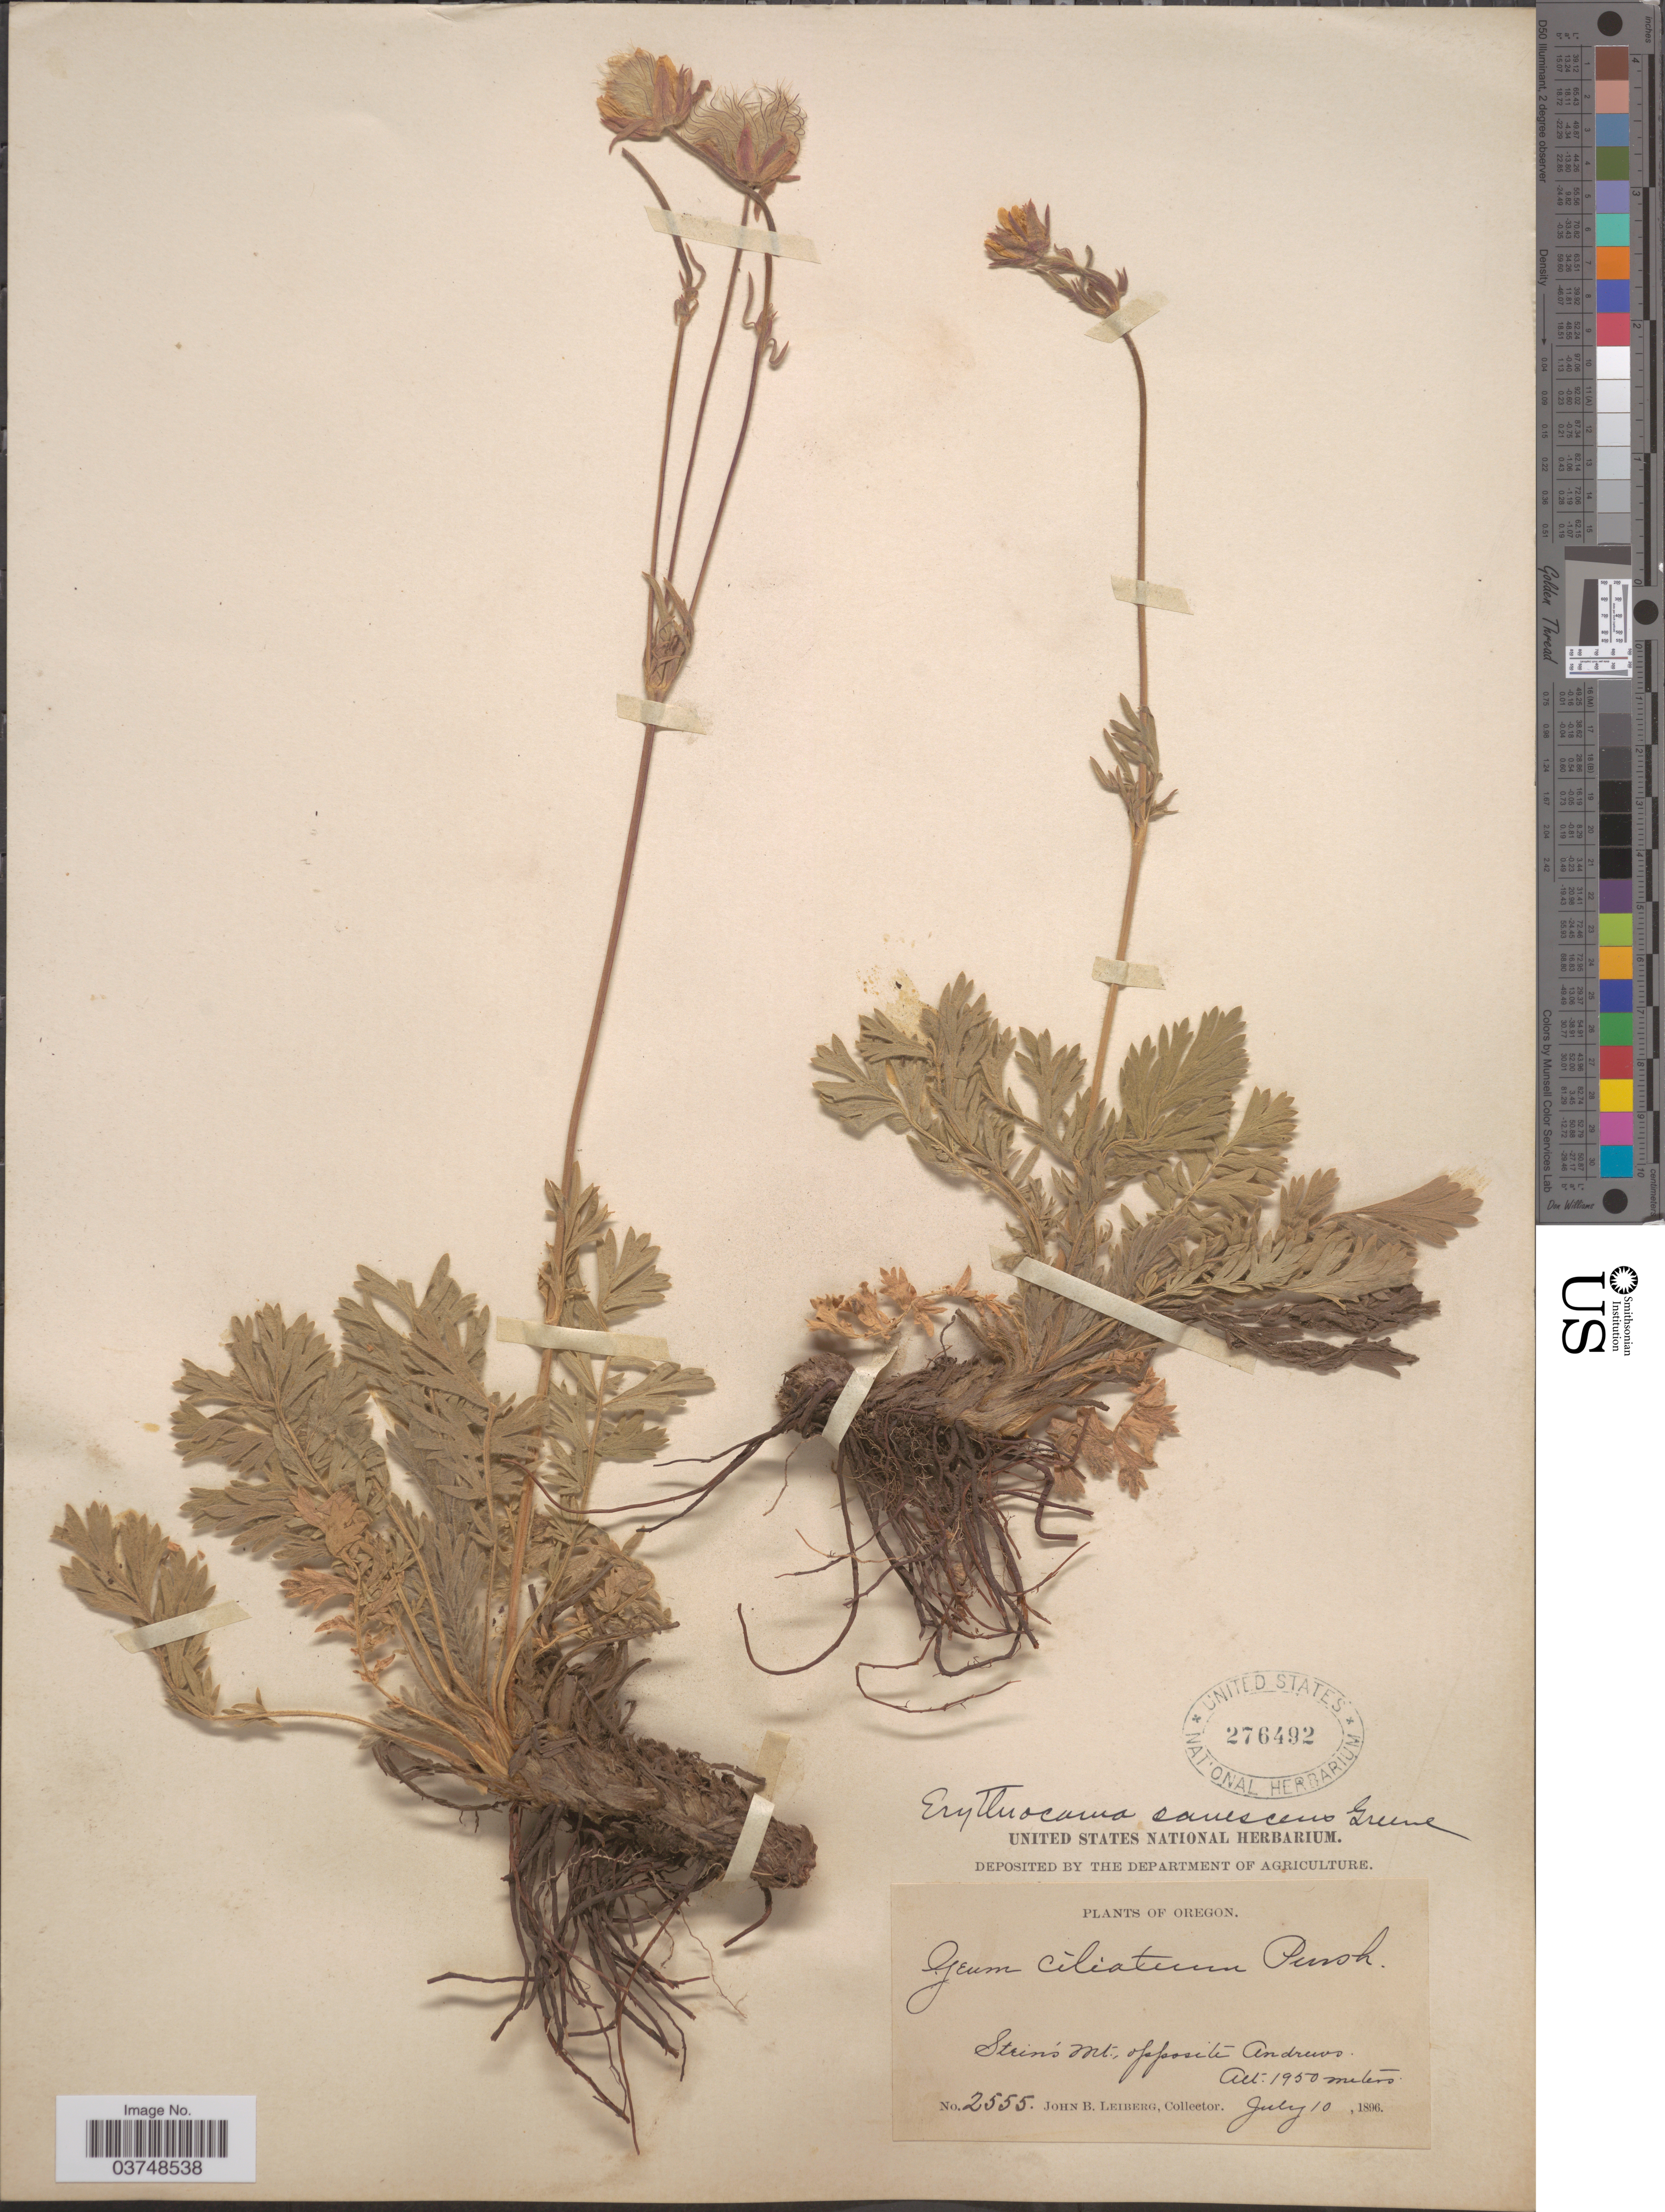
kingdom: Plantae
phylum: Tracheophyta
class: Magnoliopsida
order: Rosales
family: Rosaceae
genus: Geum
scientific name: Geum triflorum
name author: Pursh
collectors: J. B. Leiberg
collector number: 2555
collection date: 1896-07-10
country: United States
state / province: Oregon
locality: Stein's Mt., opposite Andrews.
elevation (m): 1950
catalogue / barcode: US 276492